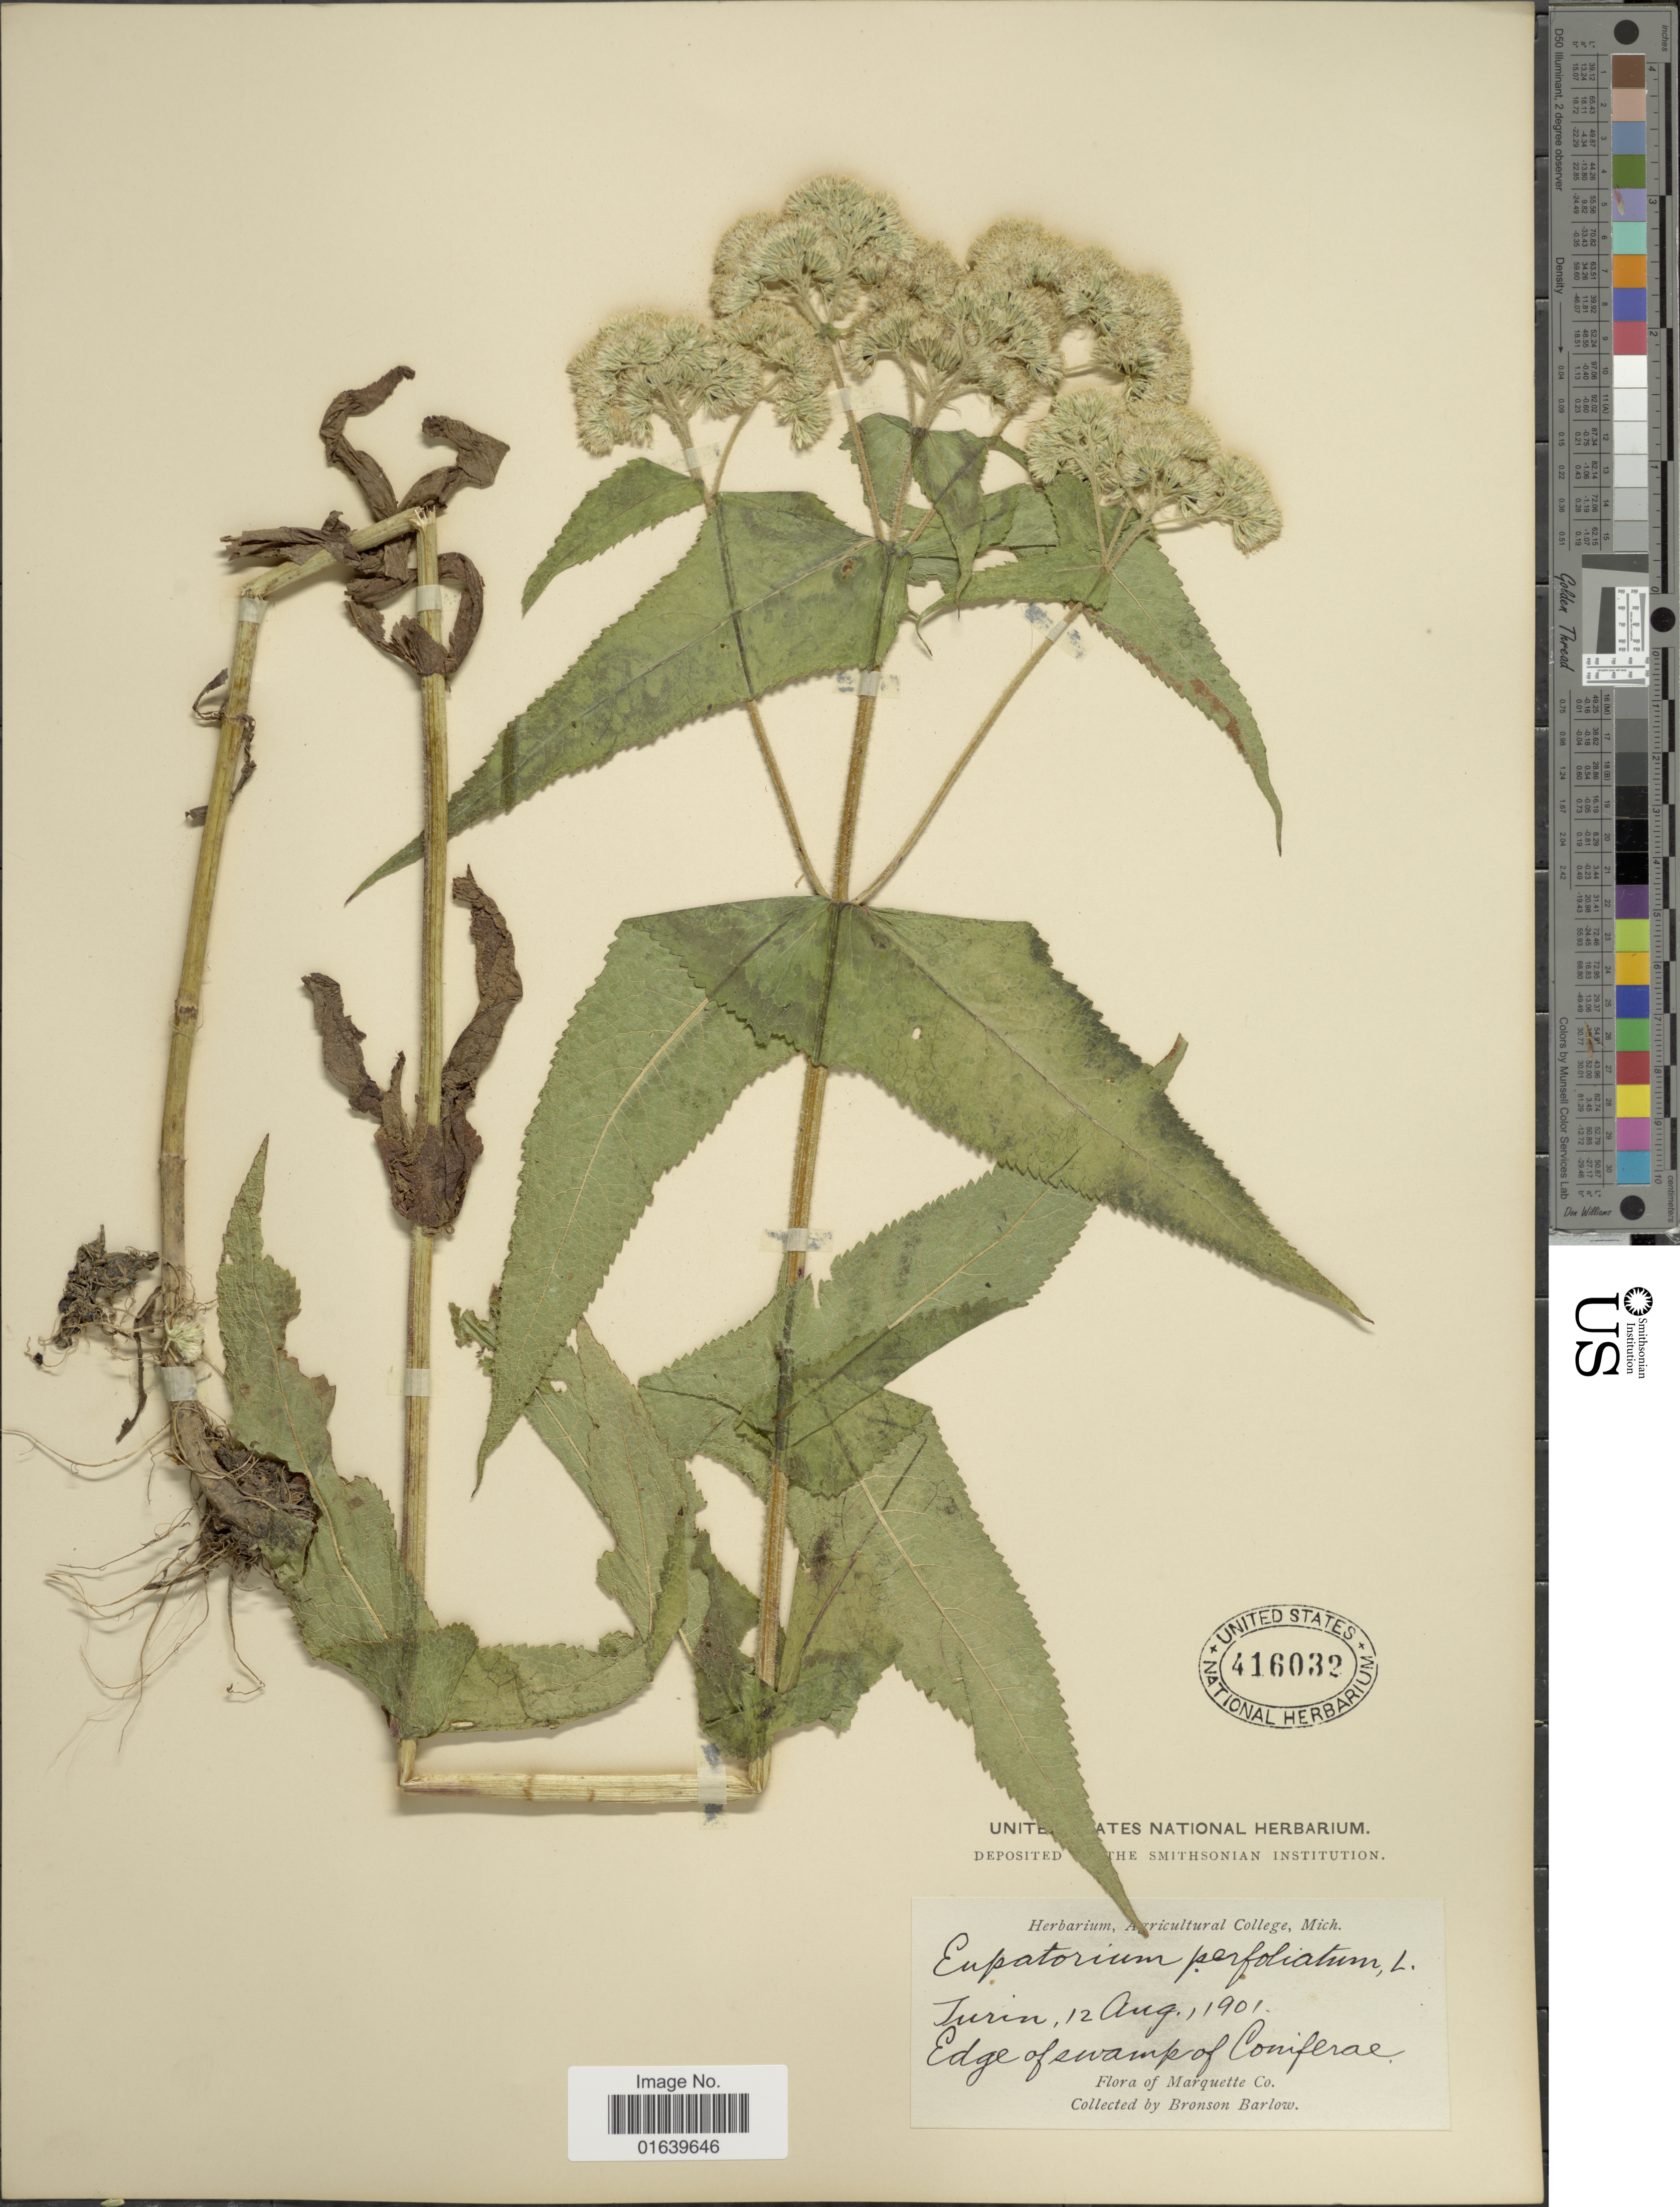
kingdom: Plantae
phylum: Tracheophyta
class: Magnoliopsida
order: Asterales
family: Asteraceae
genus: Eupatorium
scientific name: Eupatorium perfoliatum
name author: L.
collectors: Barlow, B.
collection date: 1901-08-12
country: United States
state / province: Michigan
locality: Turin, Edge of swamp of Coniferae, Marquette Co.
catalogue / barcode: US 416032